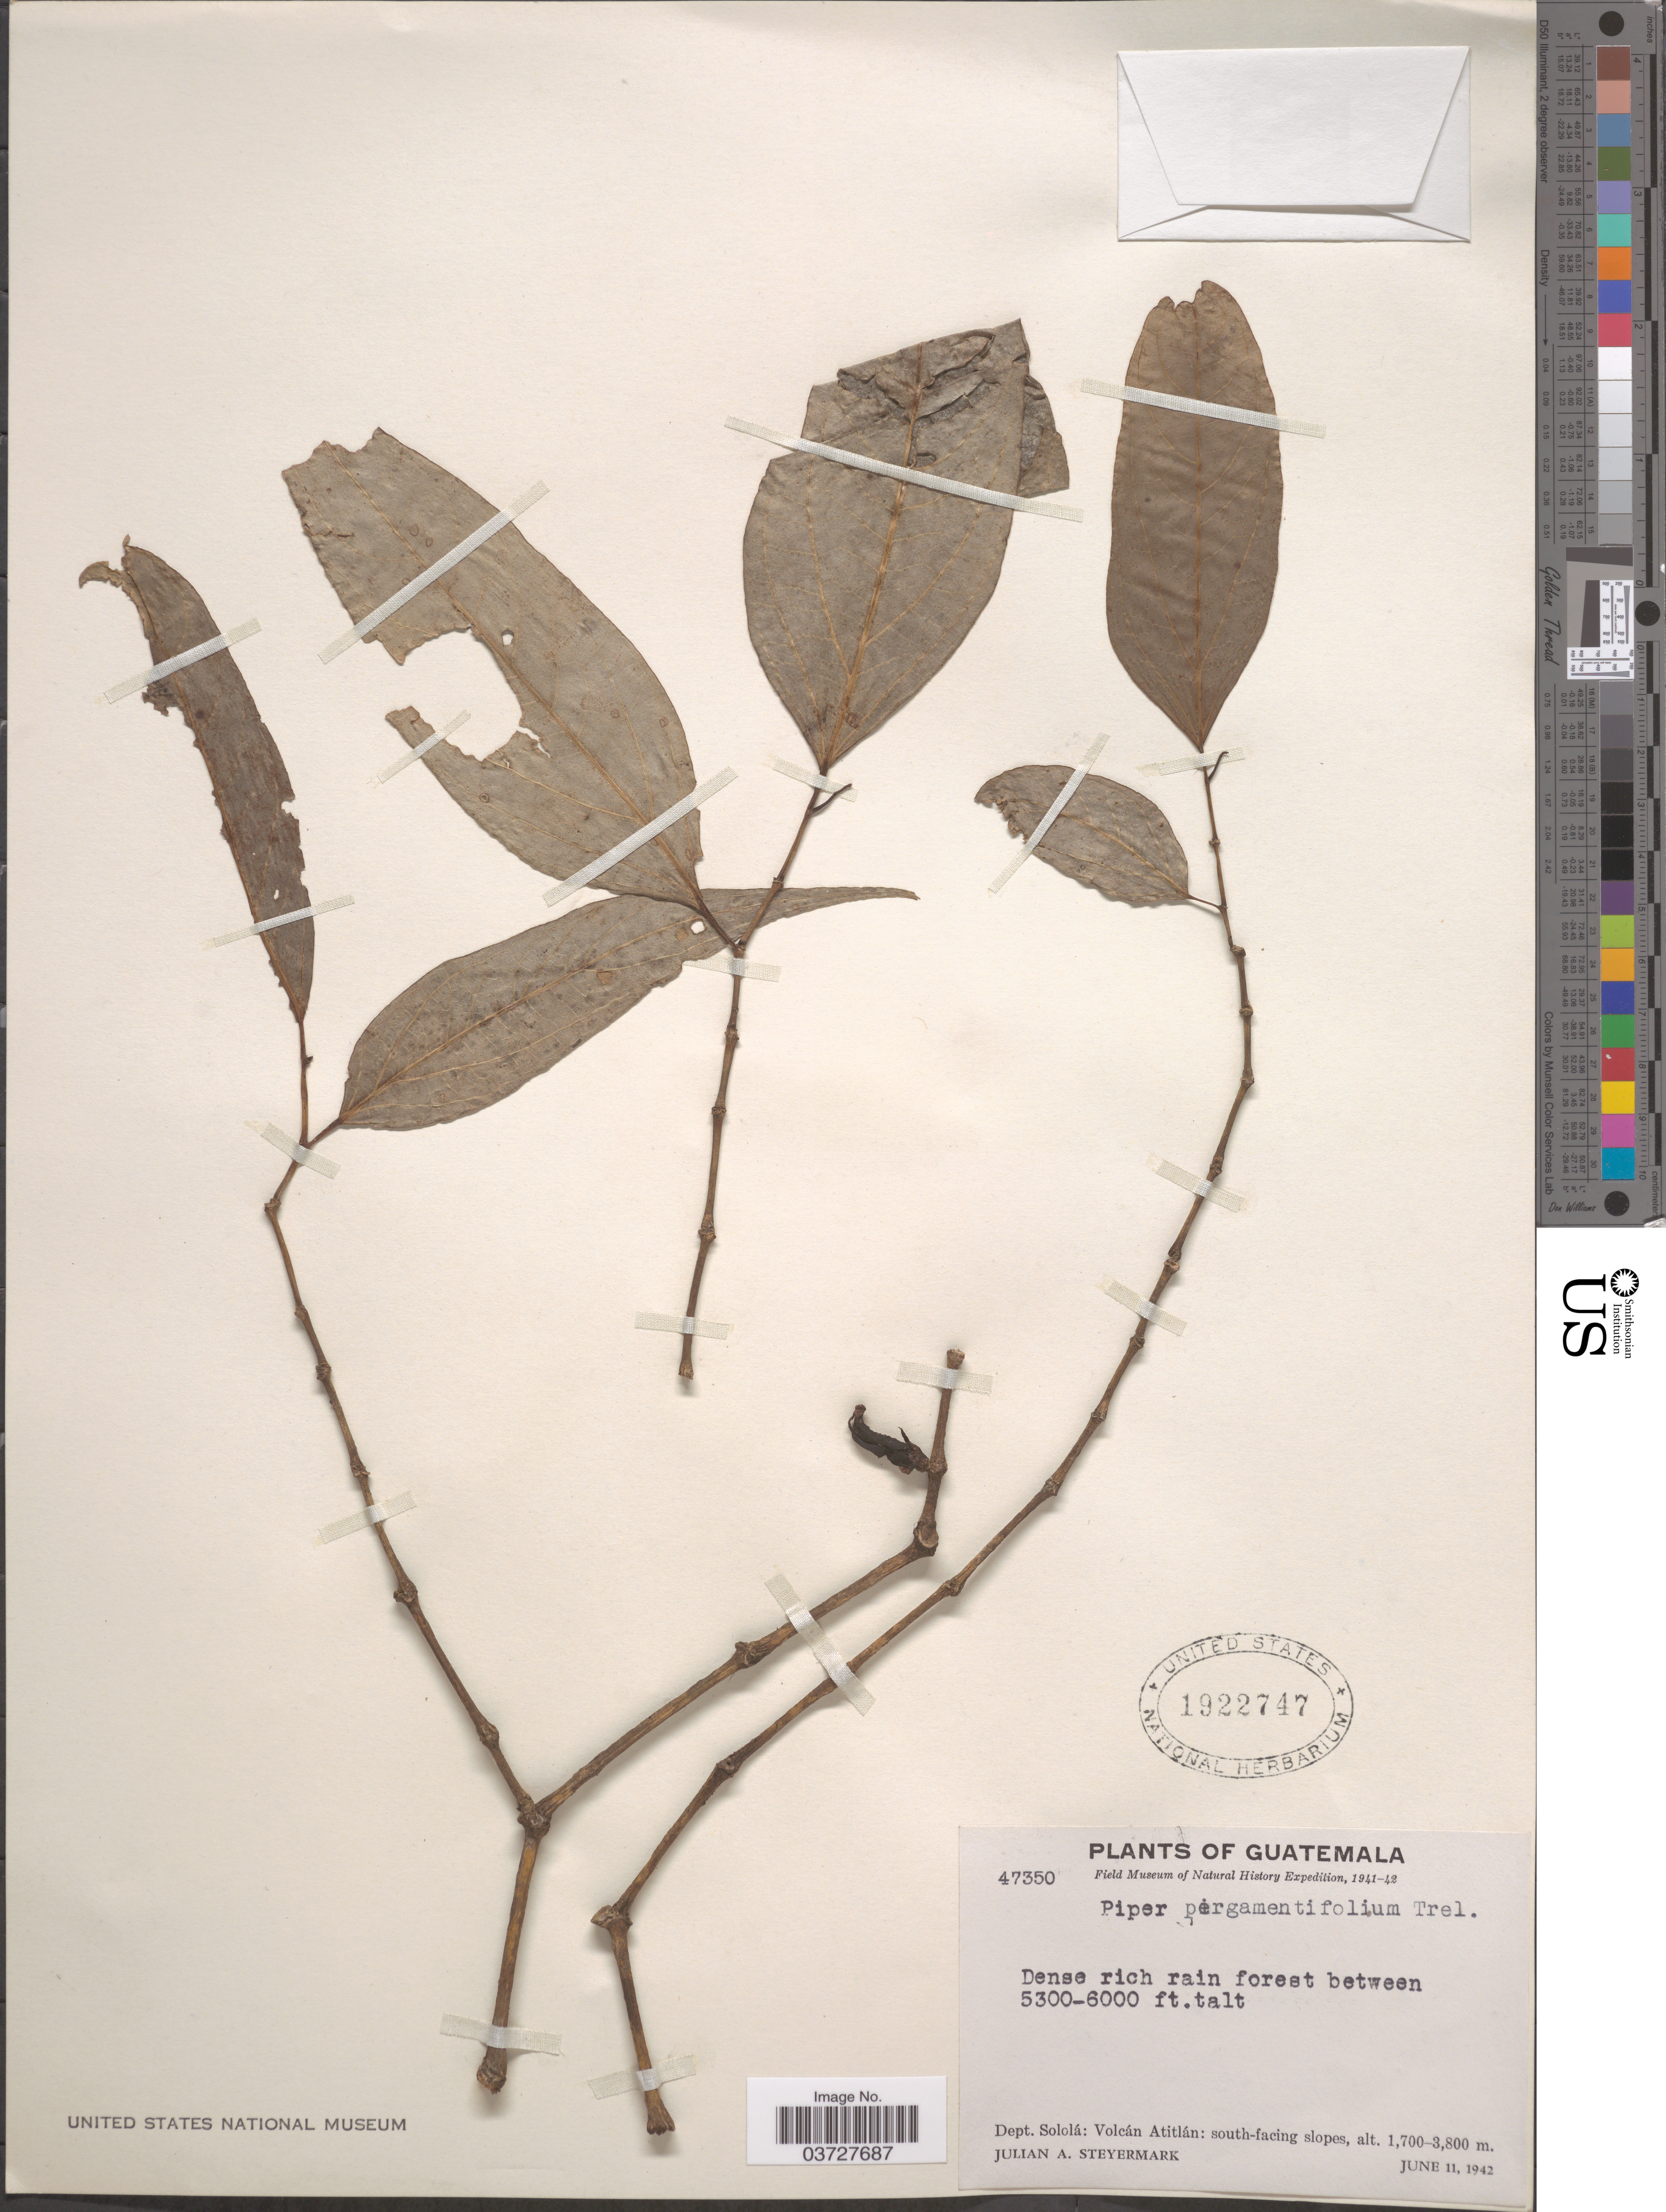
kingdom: Plantae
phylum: Tracheophyta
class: Magnoliopsida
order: Piperales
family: Piperaceae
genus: Piper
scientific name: Piper pergamentifolium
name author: Trel. & Standl.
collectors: J. Steyermark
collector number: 47350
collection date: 1942-06-11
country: Guatemala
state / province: Solola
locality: Dept. Sololá: Volcán Atitlán: south-facing slopes.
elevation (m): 1700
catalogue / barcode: US 1922747